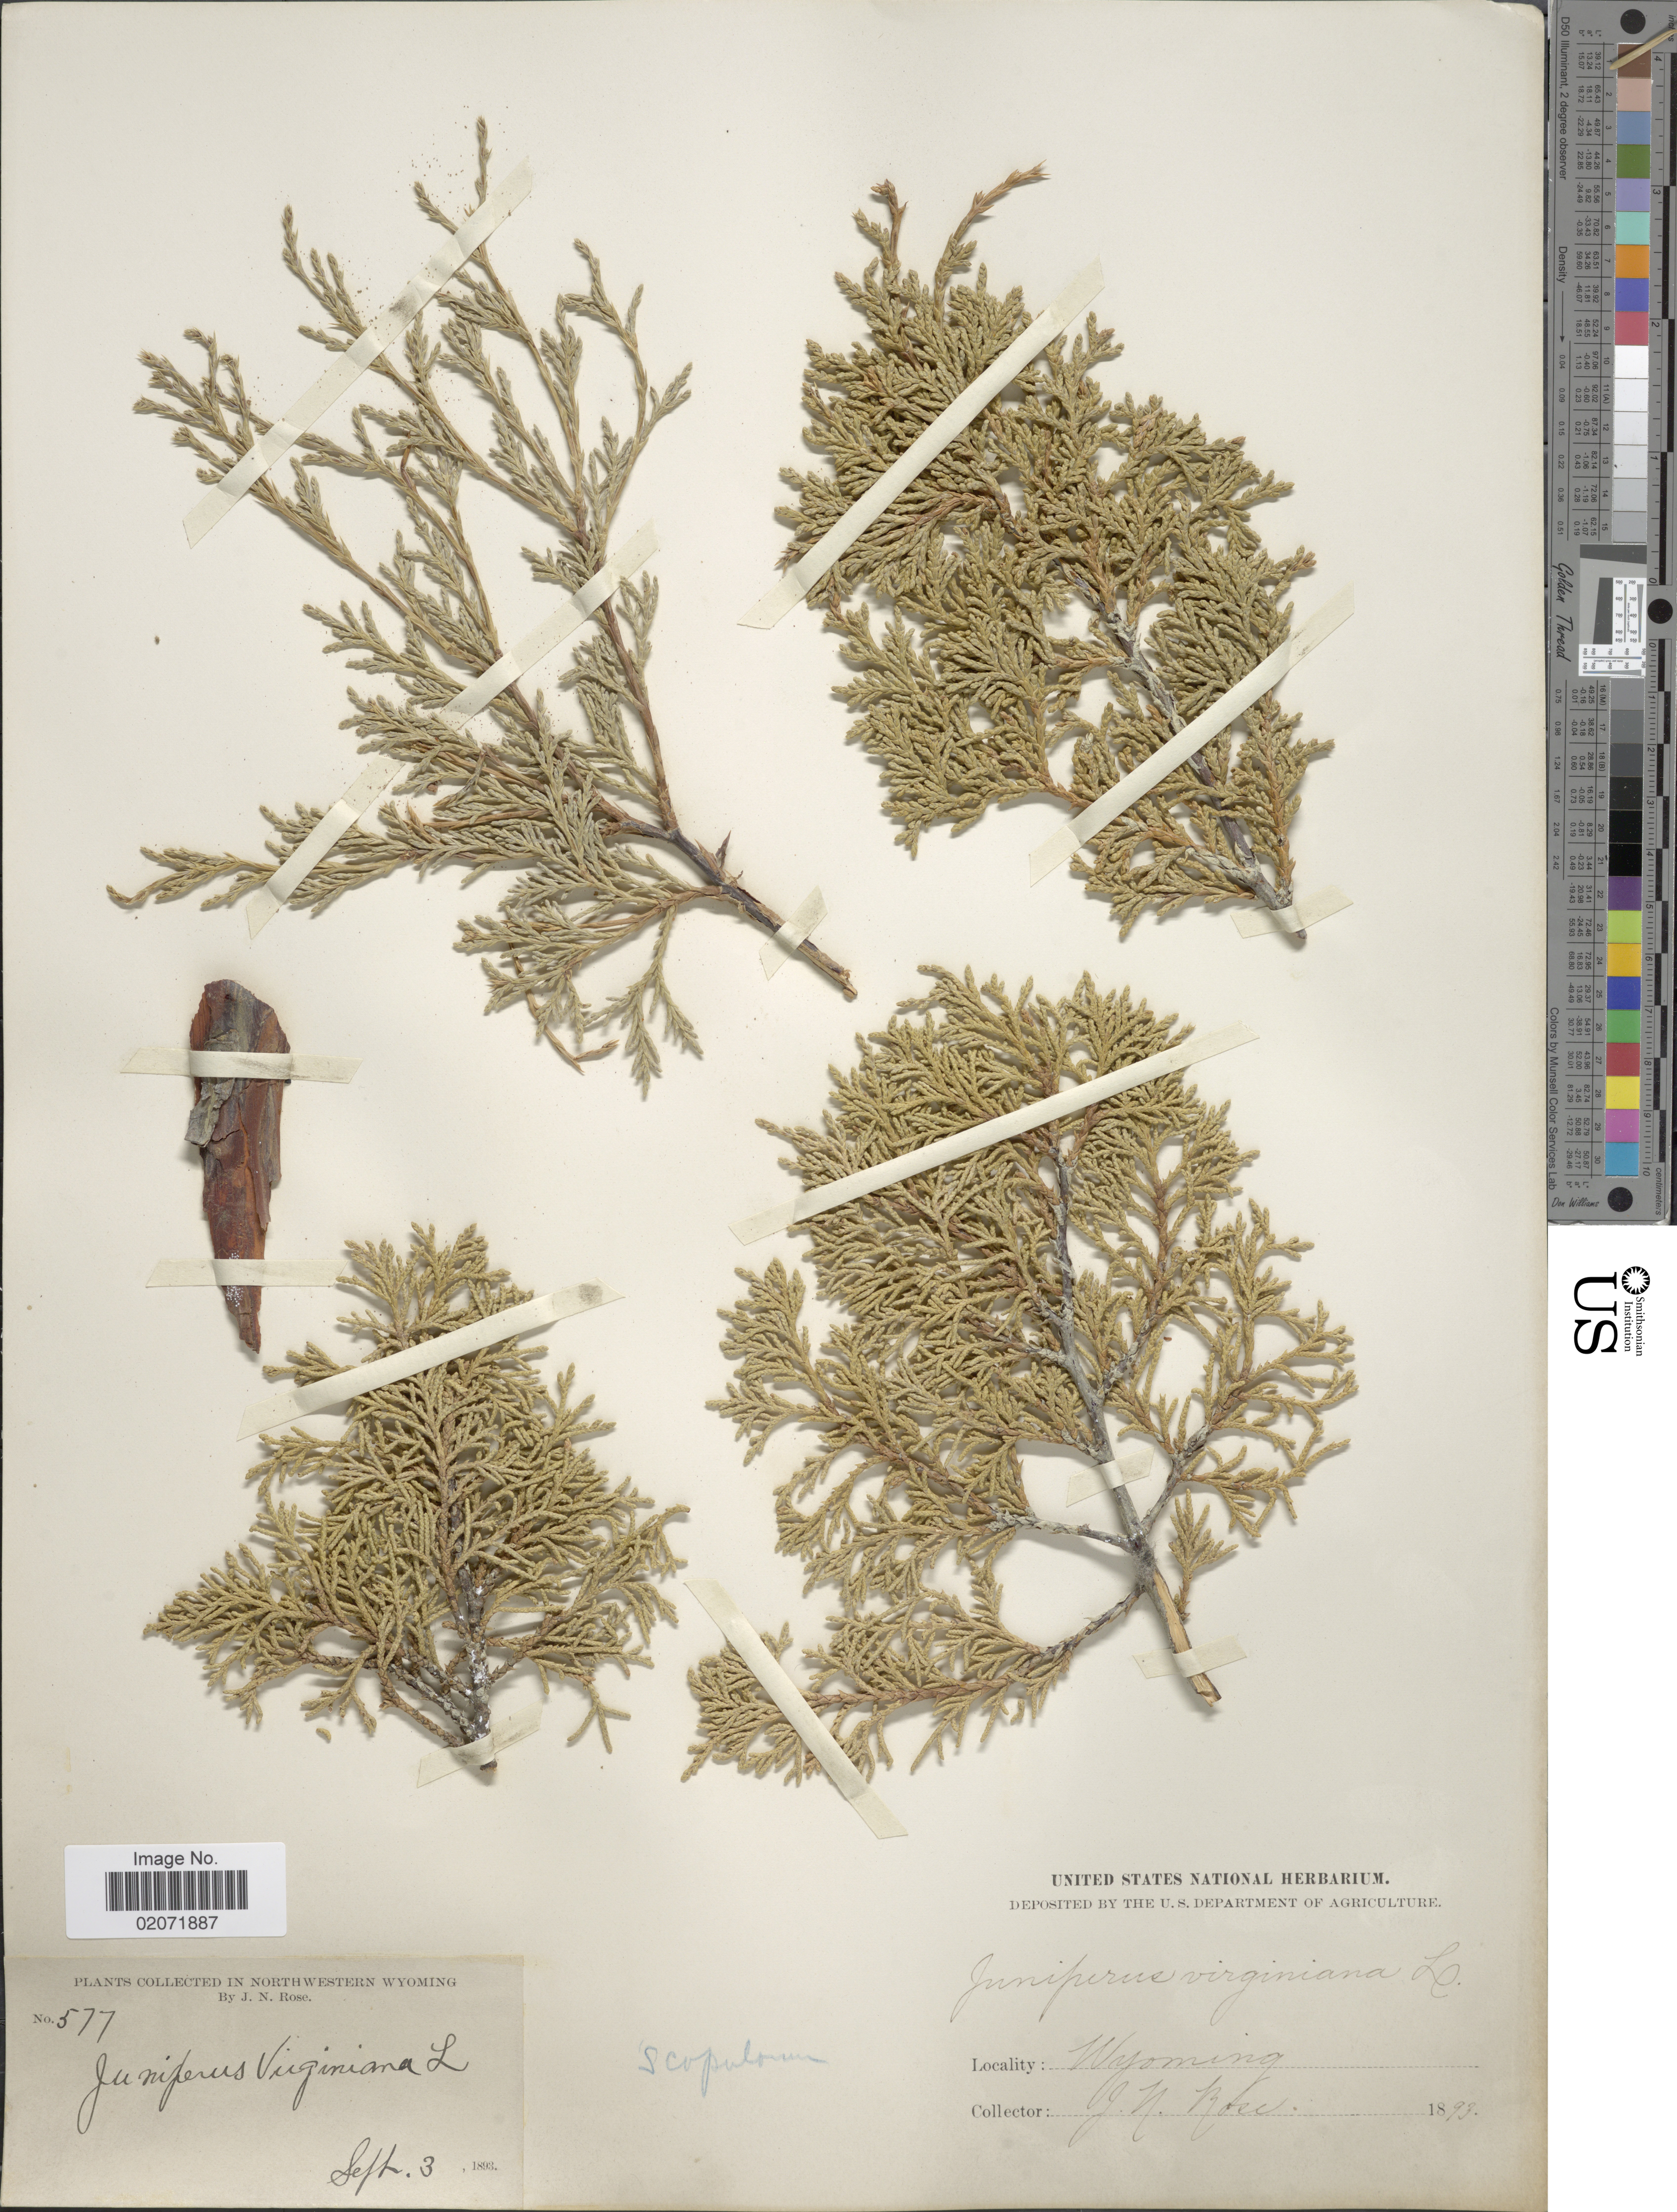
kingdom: Plantae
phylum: Tracheophyta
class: Pinopsida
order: Pinales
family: Cupressaceae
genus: Juniperus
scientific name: Juniperus scopulorum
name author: Sarg.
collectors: J. N. Rose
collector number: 577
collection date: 1893-09-03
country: United States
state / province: Wyoming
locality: Northwestern Wyoming